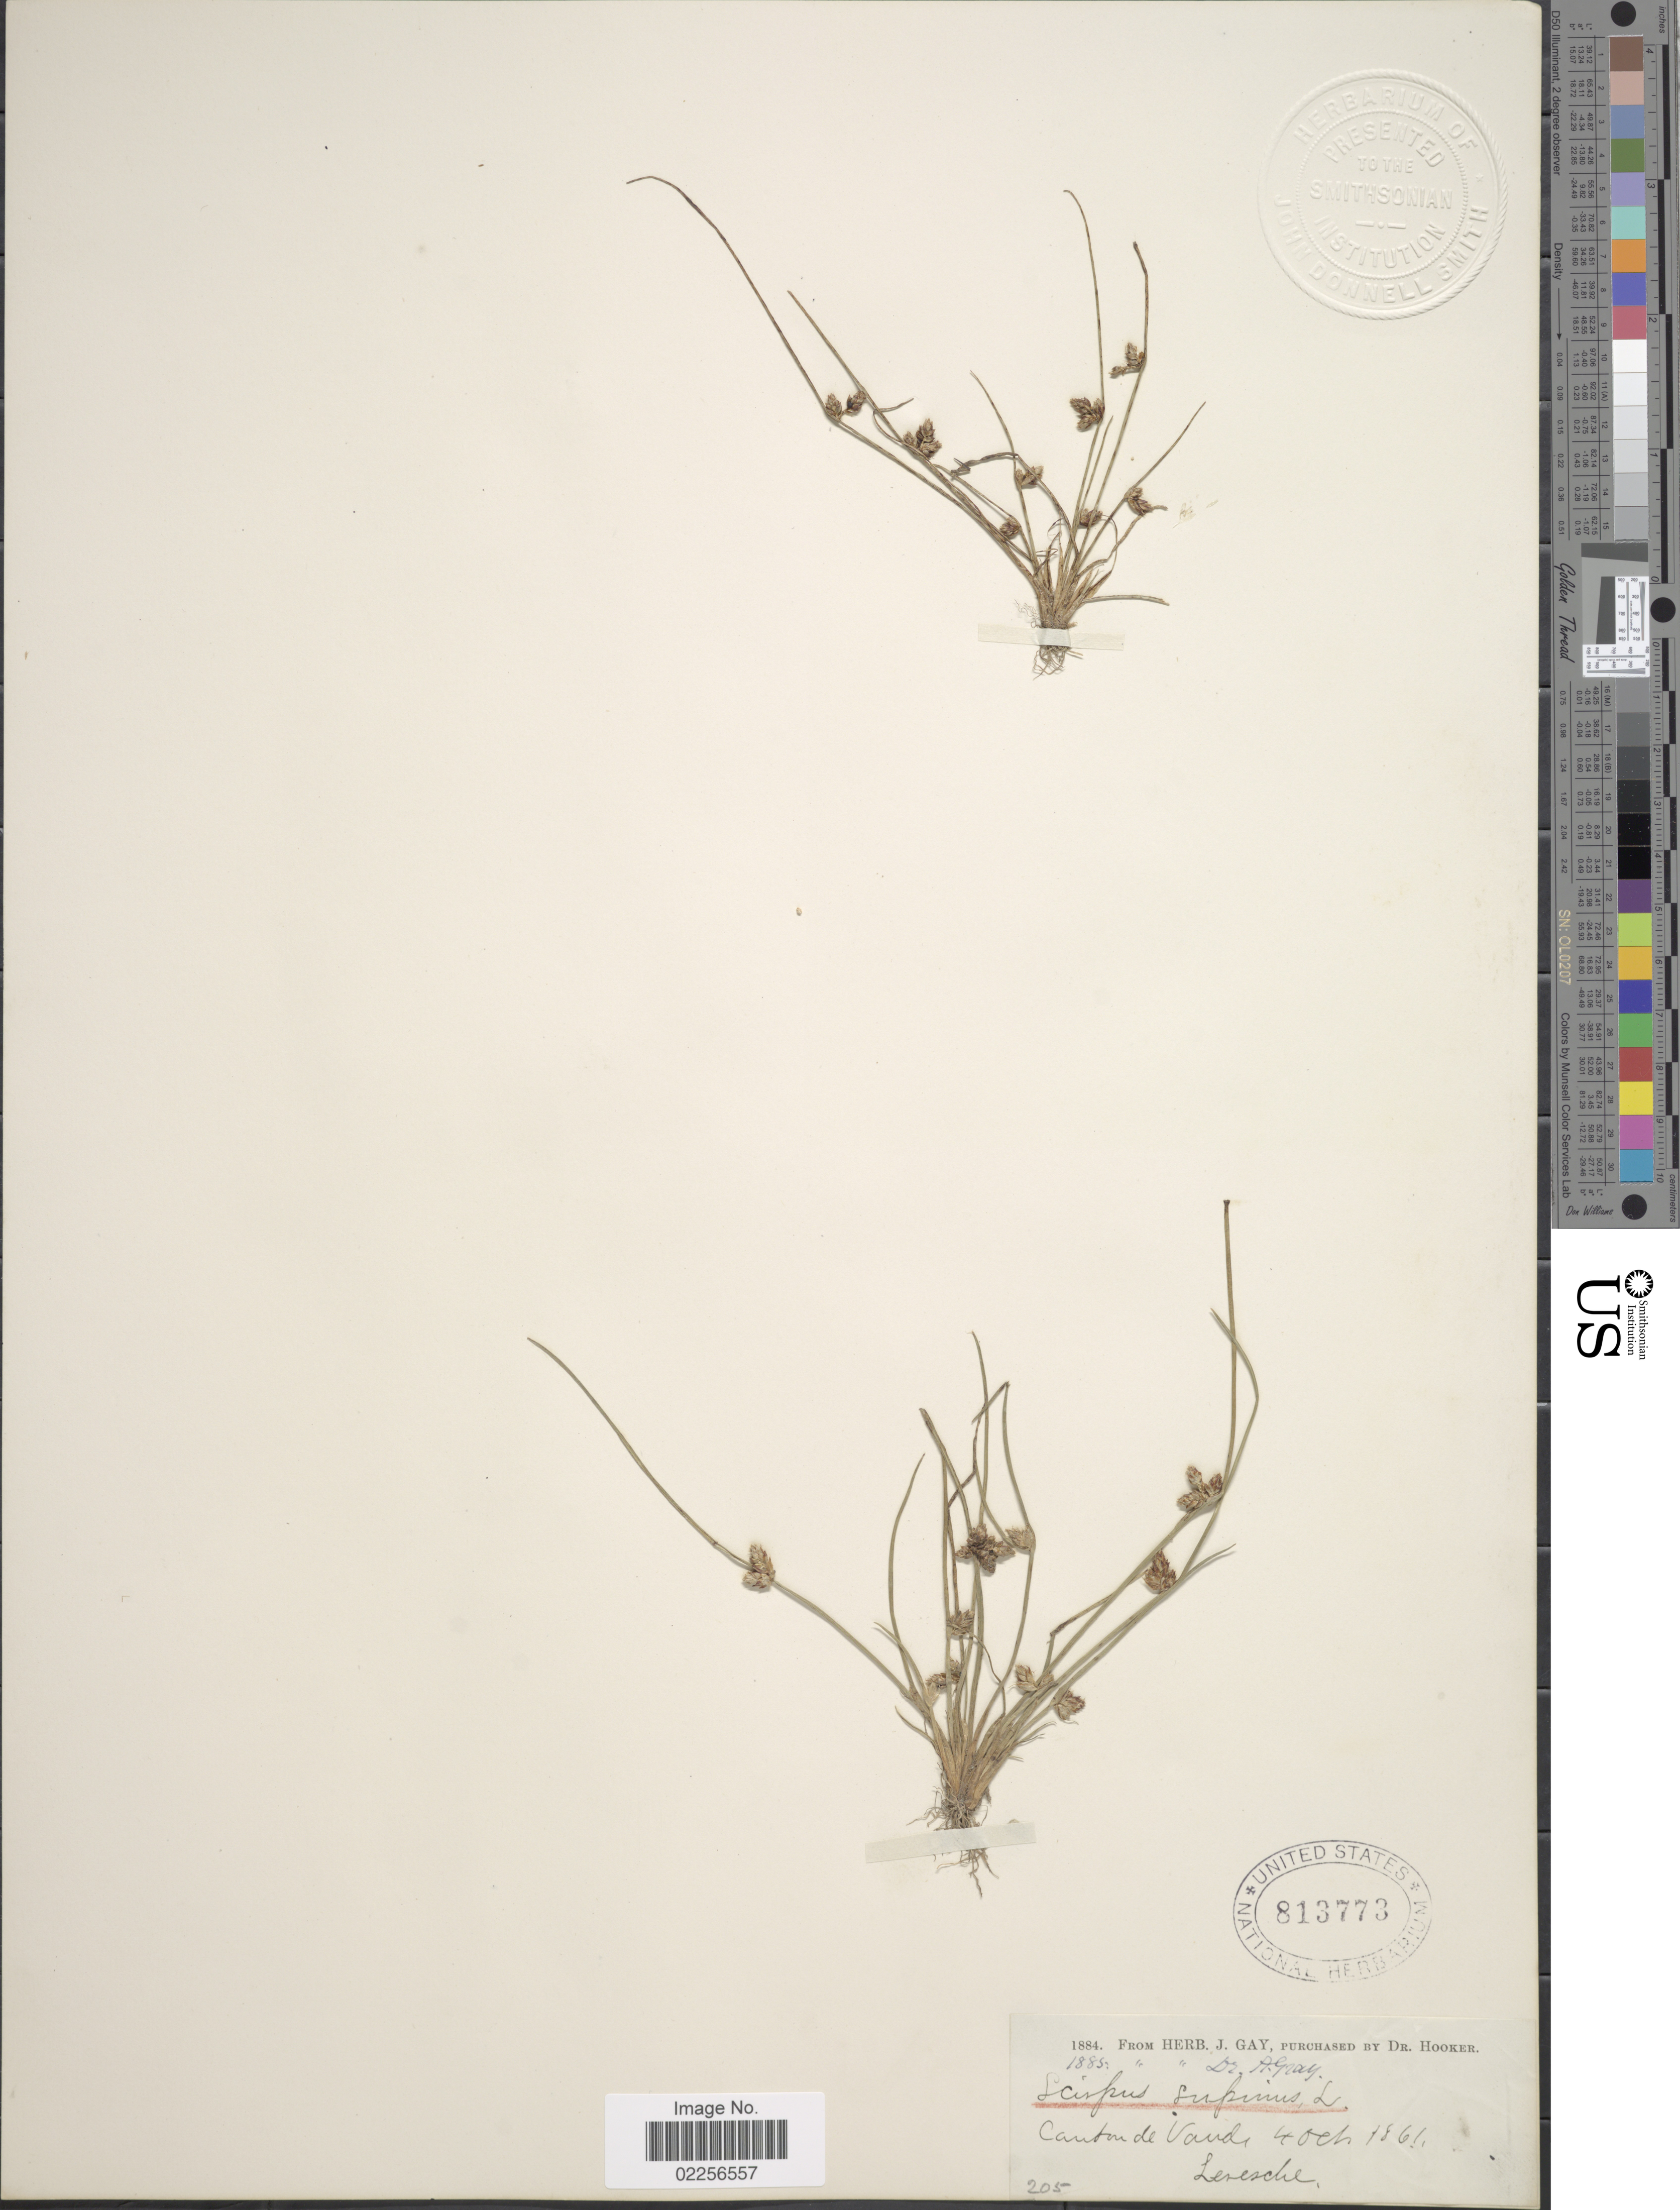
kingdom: Plantae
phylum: Tracheophyta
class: Liliopsida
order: Poales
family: Cyperaceae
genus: Schoenoplectus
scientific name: Schoenoplectus supinus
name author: (L.) Palla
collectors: Leresche, --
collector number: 205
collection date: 1861-10-04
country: Switzerland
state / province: Vaud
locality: Canton de Vaud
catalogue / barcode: US 813773